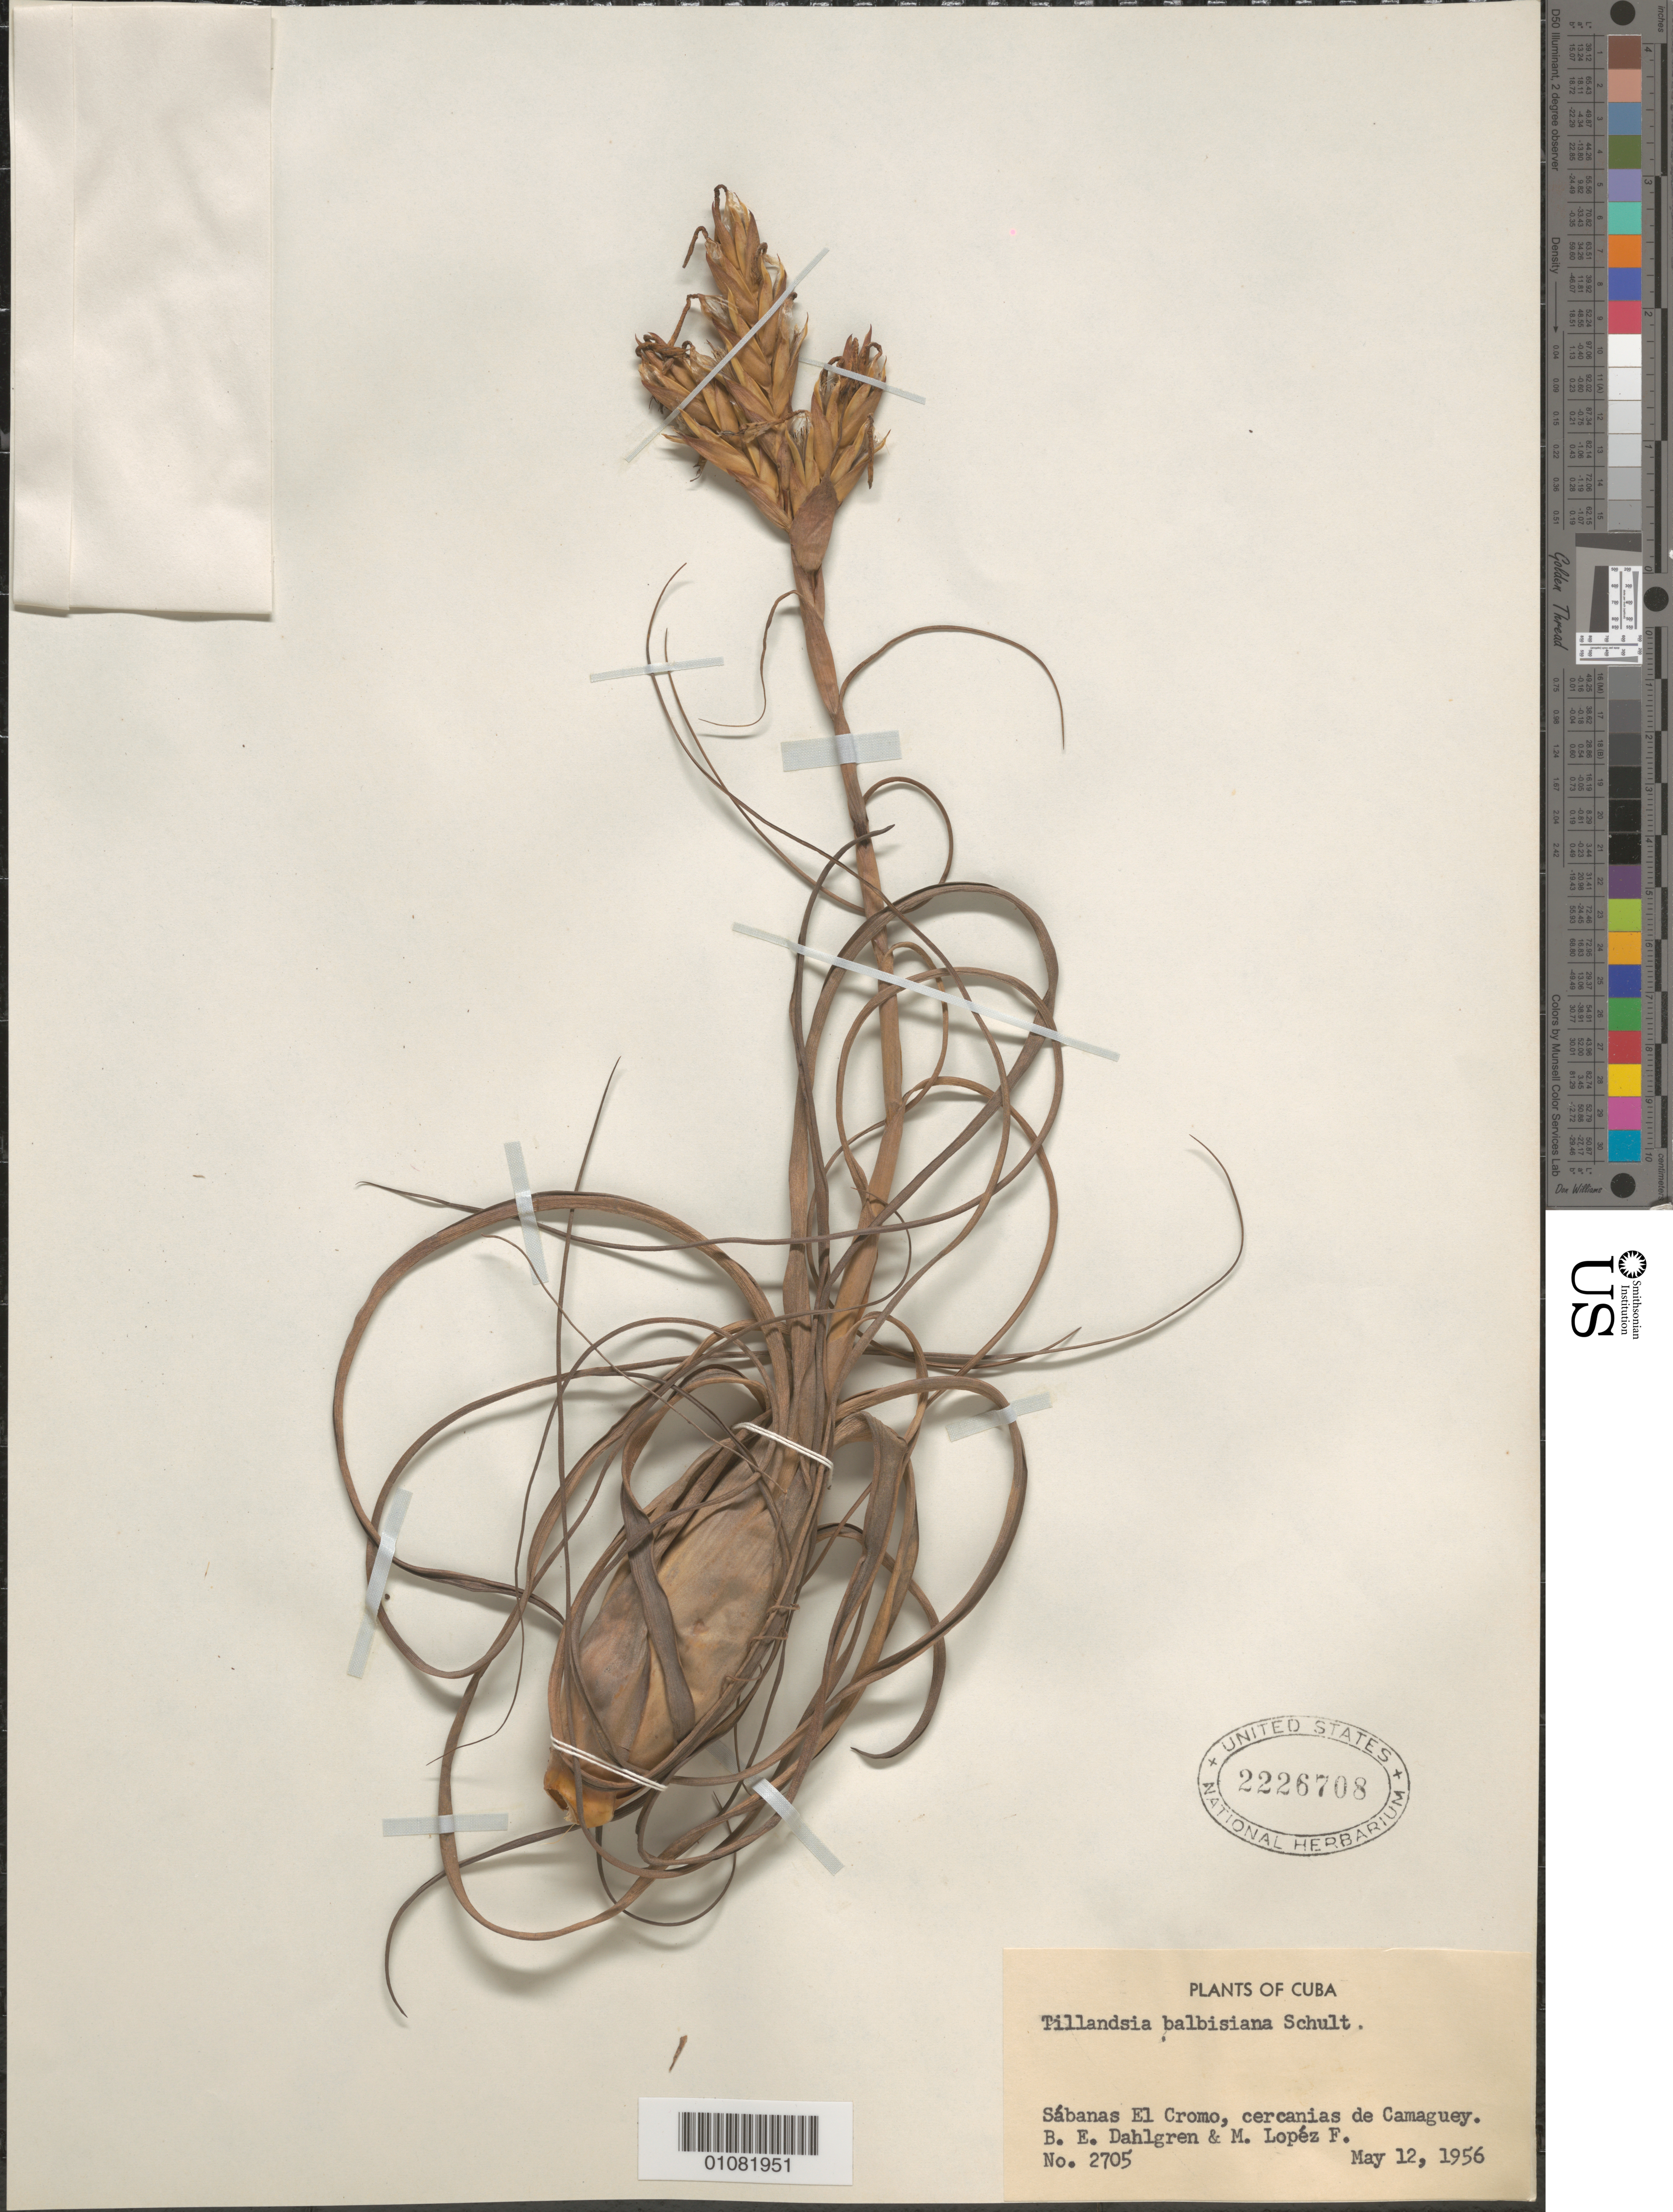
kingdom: Plantae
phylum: Tracheophyta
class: Liliopsida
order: Poales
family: Bromeliaceae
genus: Tillandsia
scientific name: Tillandsia balbisiana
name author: Schult. f.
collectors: B. E. Dahlgren & M. López Figueiras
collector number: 2705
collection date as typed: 12 May 1956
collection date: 1956-05-12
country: Cuba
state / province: Camagüey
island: Cuba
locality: Sábanas El Cromo, cercanias de Camaguey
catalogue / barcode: US 2226708